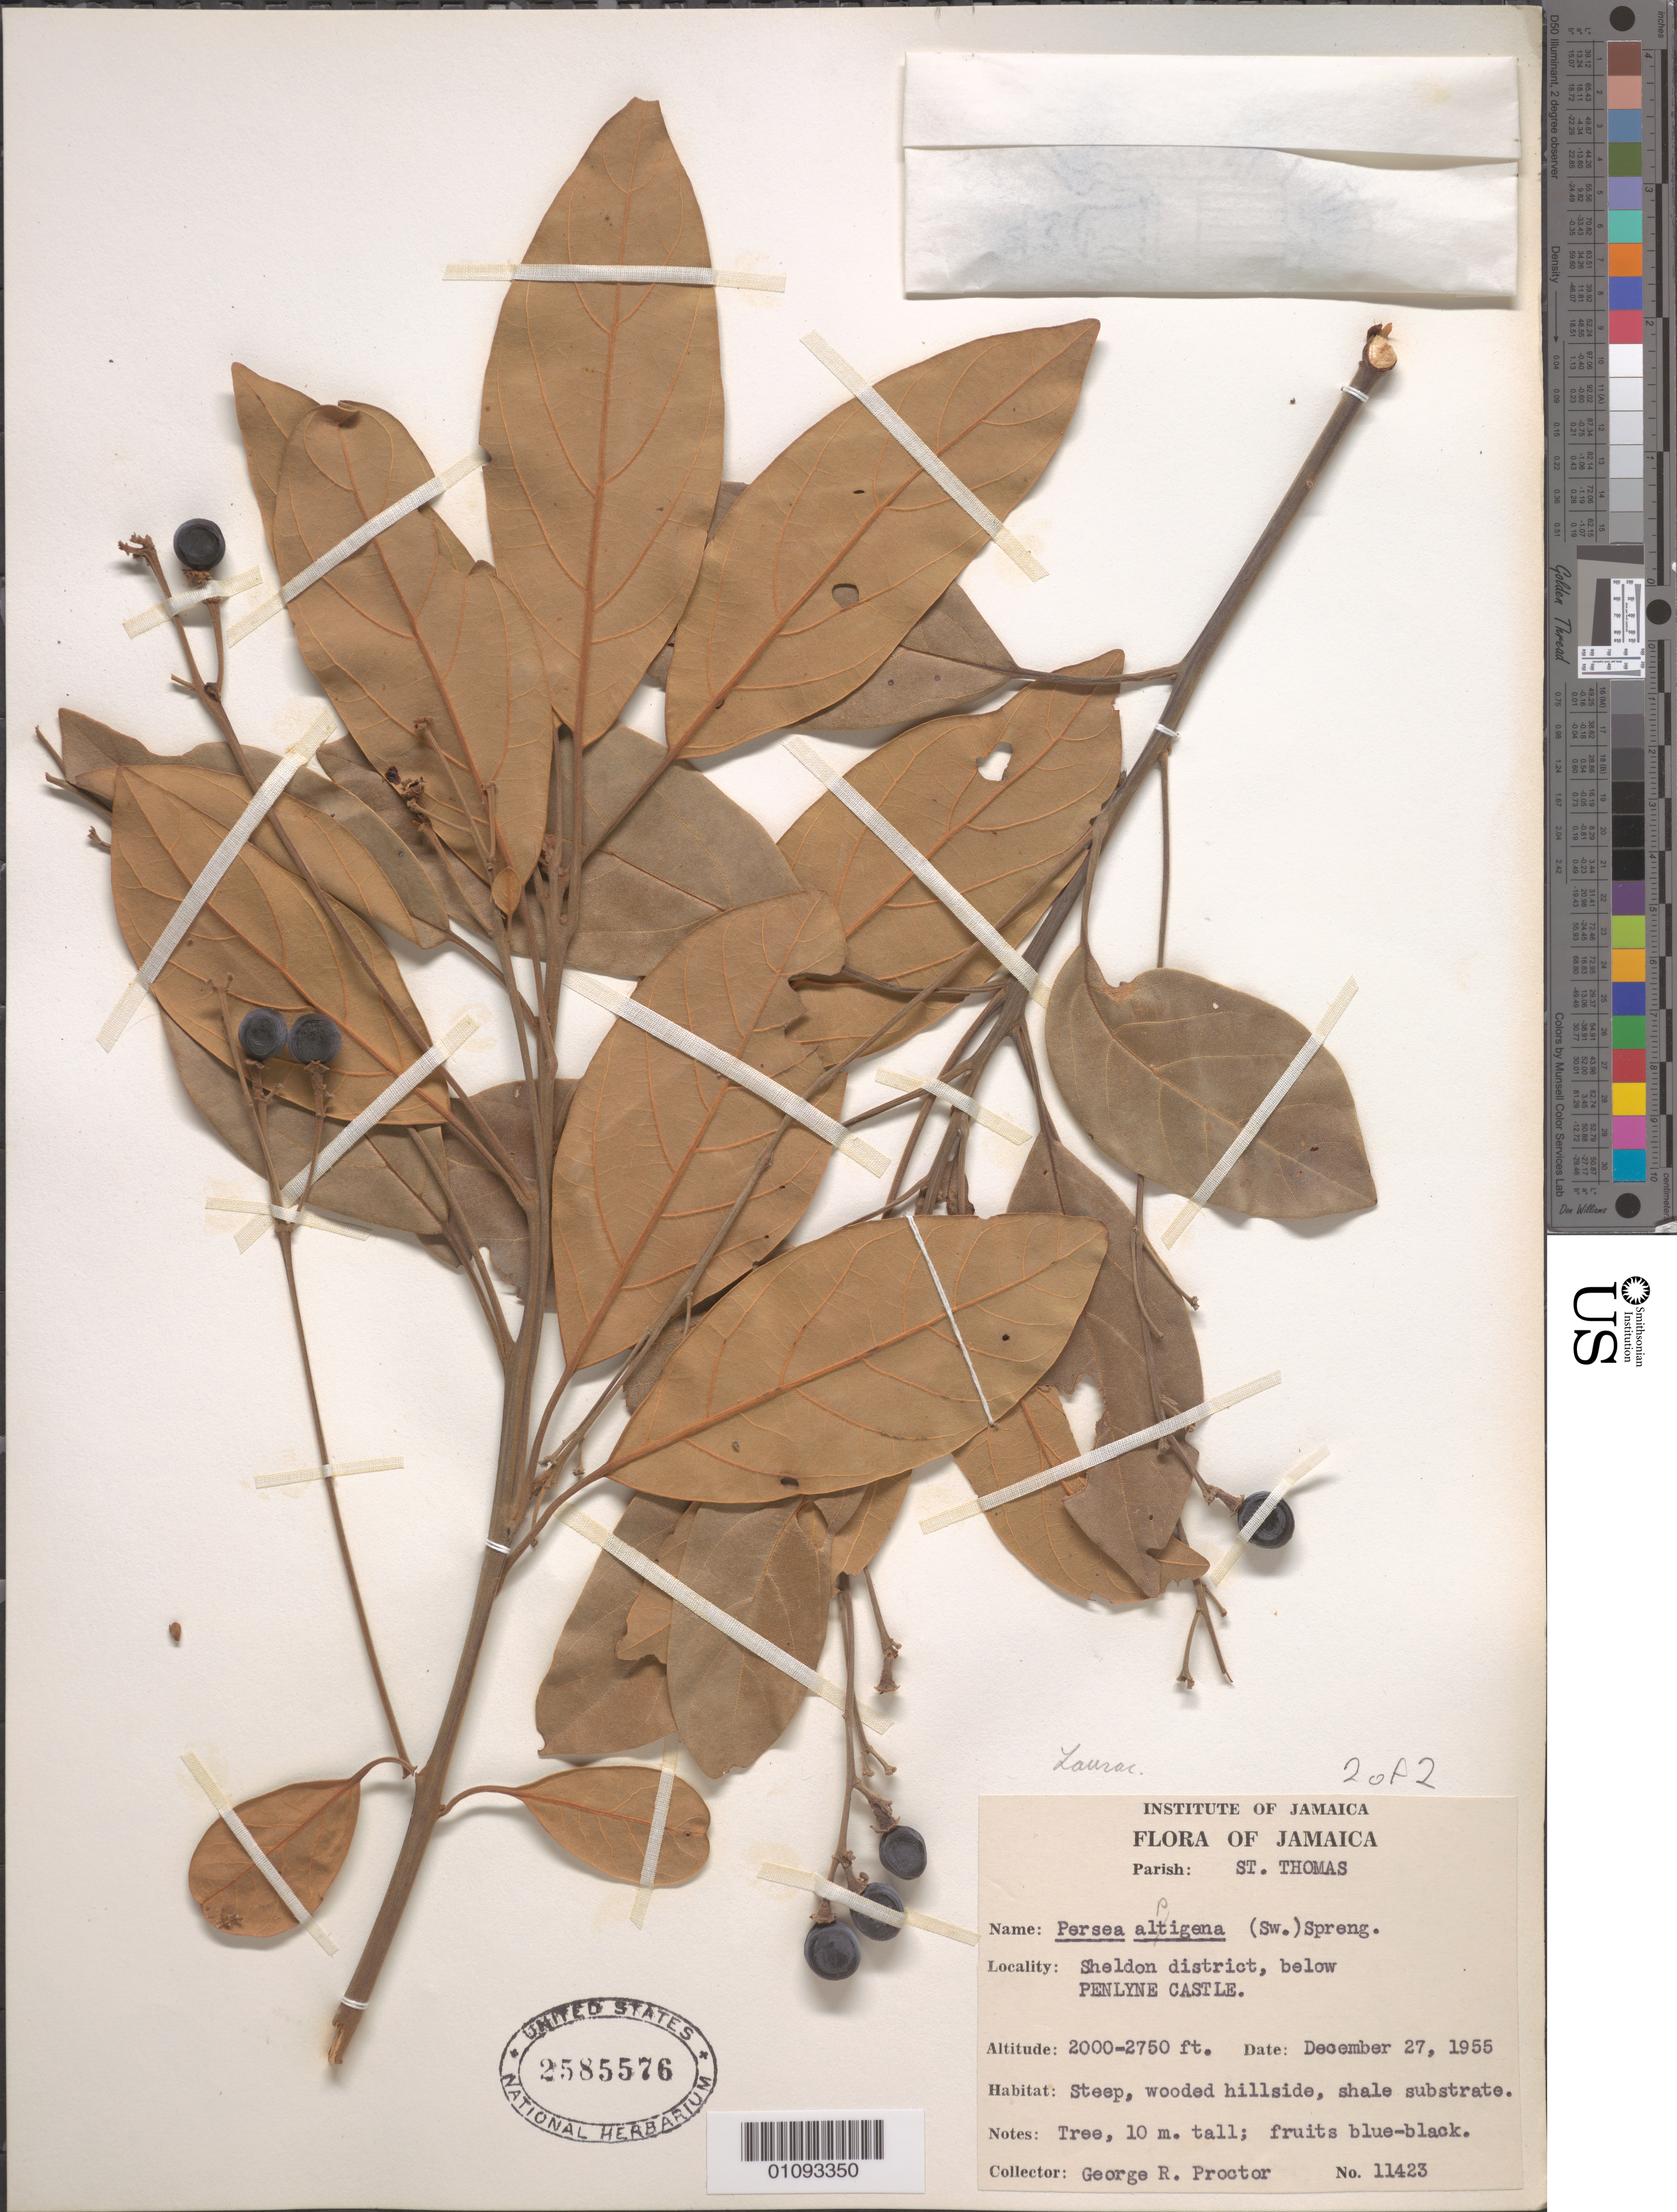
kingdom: Plantae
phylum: Tracheophyta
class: Magnoliopsida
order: Laurales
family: Lauraceae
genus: Persea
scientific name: Persea alpigena var. alpigena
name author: Spreng.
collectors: G. R. Proctor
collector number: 11423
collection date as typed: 27 Dec 1955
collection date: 1955-12-27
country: Jamaica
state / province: Saint Thomas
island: Jamaica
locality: Sheldon District, below Penlyne Castle.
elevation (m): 610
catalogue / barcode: US 2585576